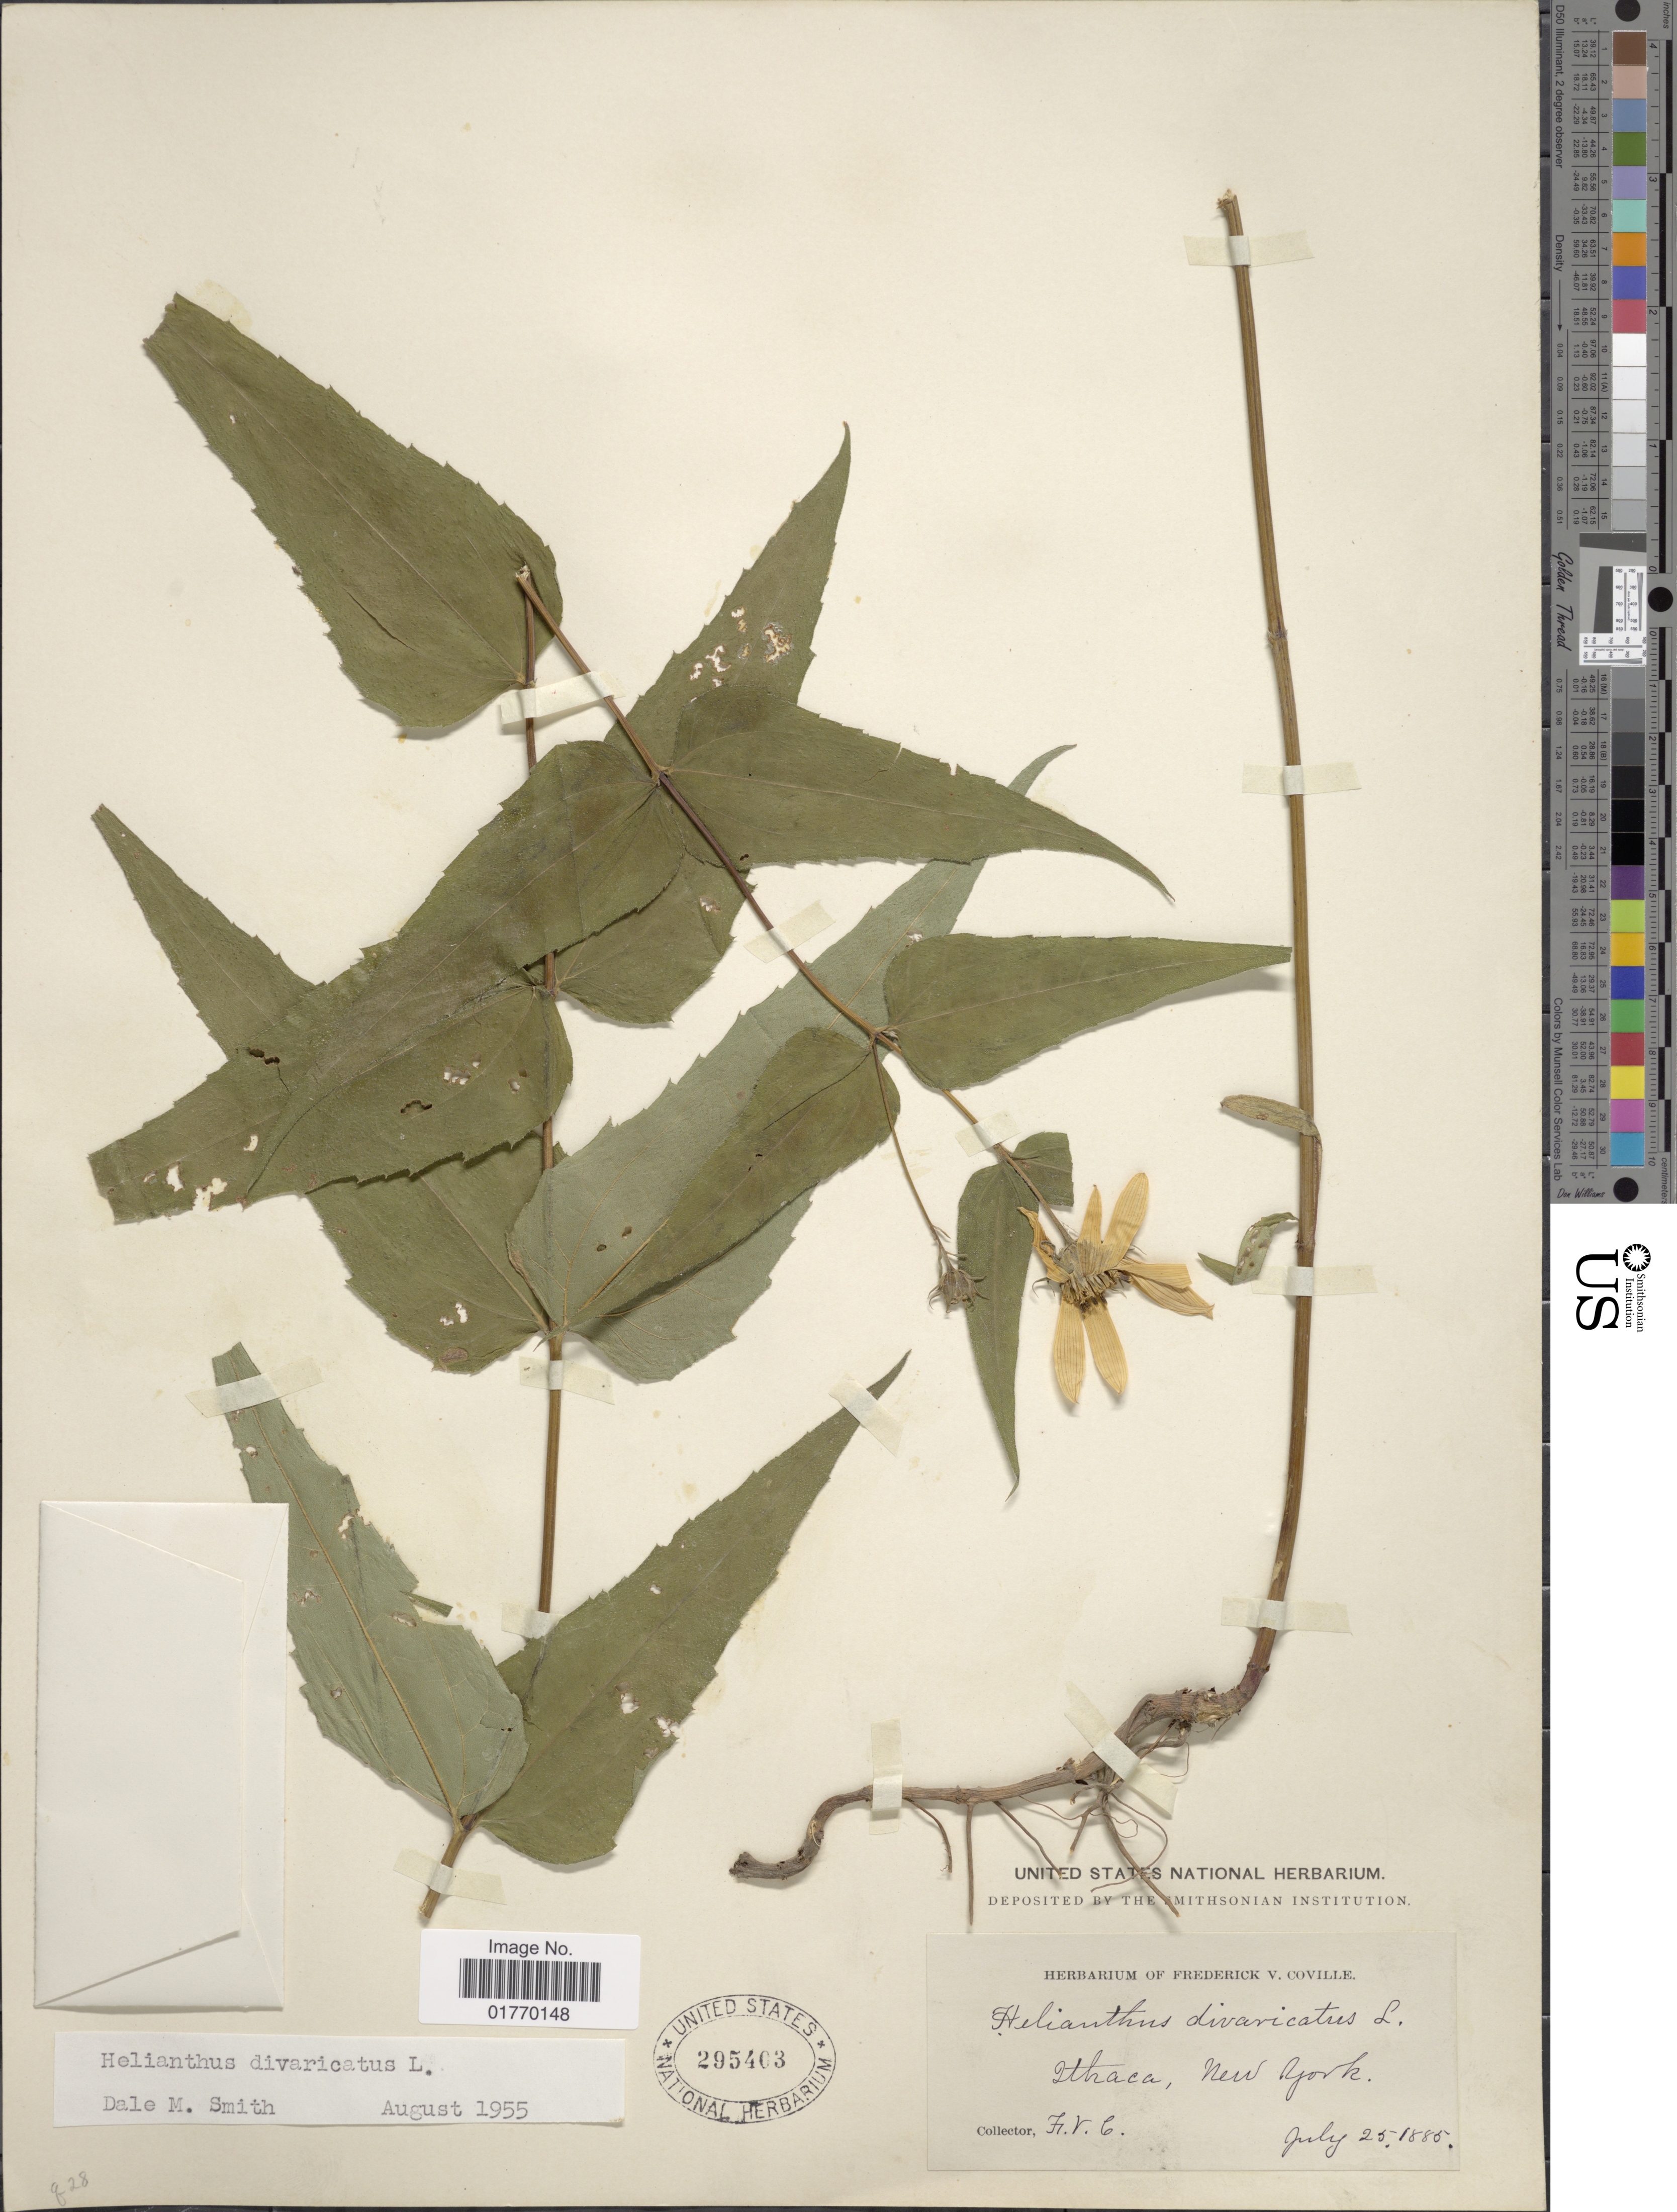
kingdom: Plantae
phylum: Tracheophyta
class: Magnoliopsida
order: Asterales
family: Asteraceae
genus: Helianthus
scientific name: Helianthus divaricatus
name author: L.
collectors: F. V. Coville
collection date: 1885-07-25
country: United States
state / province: New York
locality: Ithaca, New York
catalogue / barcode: US 295403